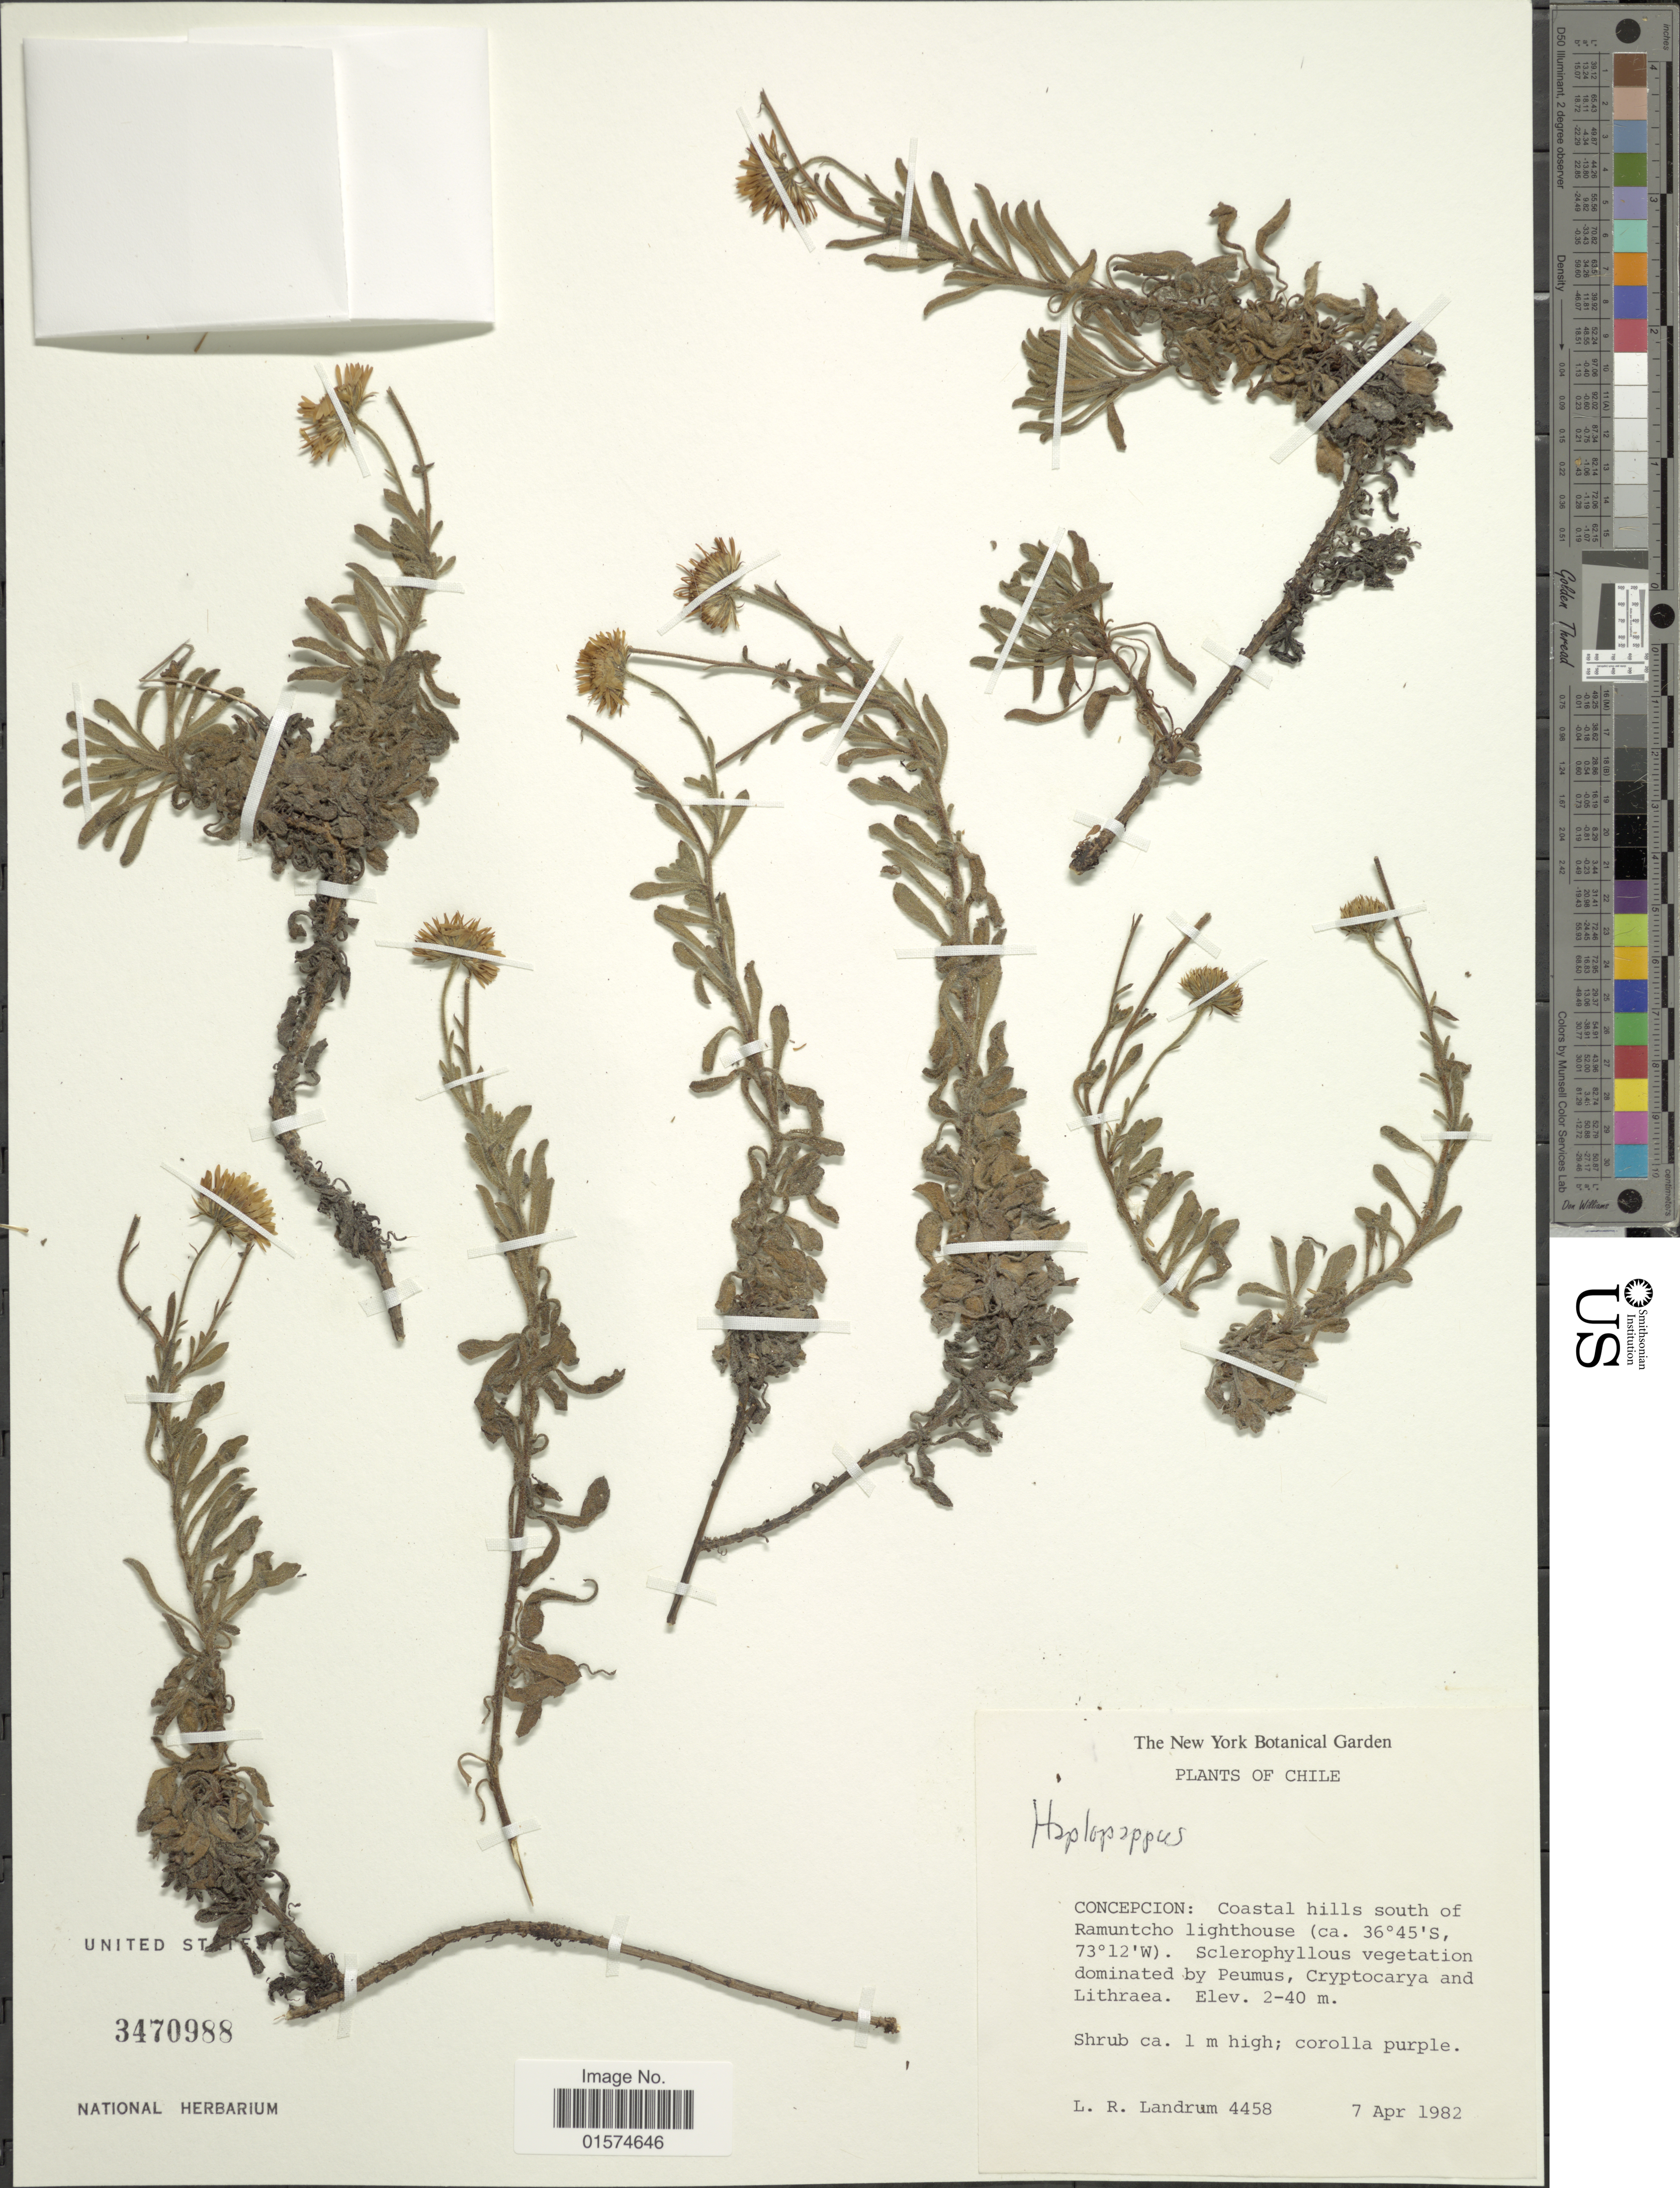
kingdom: Plantae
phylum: Tracheophyta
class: Magnoliopsida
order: Asterales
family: Asteraceae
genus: Haplopappus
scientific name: Haplopappus sp.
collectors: L. R. Landrum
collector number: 4458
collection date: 1982-04-07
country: Chile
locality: Concepcion: Coastal hills south of Ramuntcho lighthouse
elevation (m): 2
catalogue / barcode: US 3470988